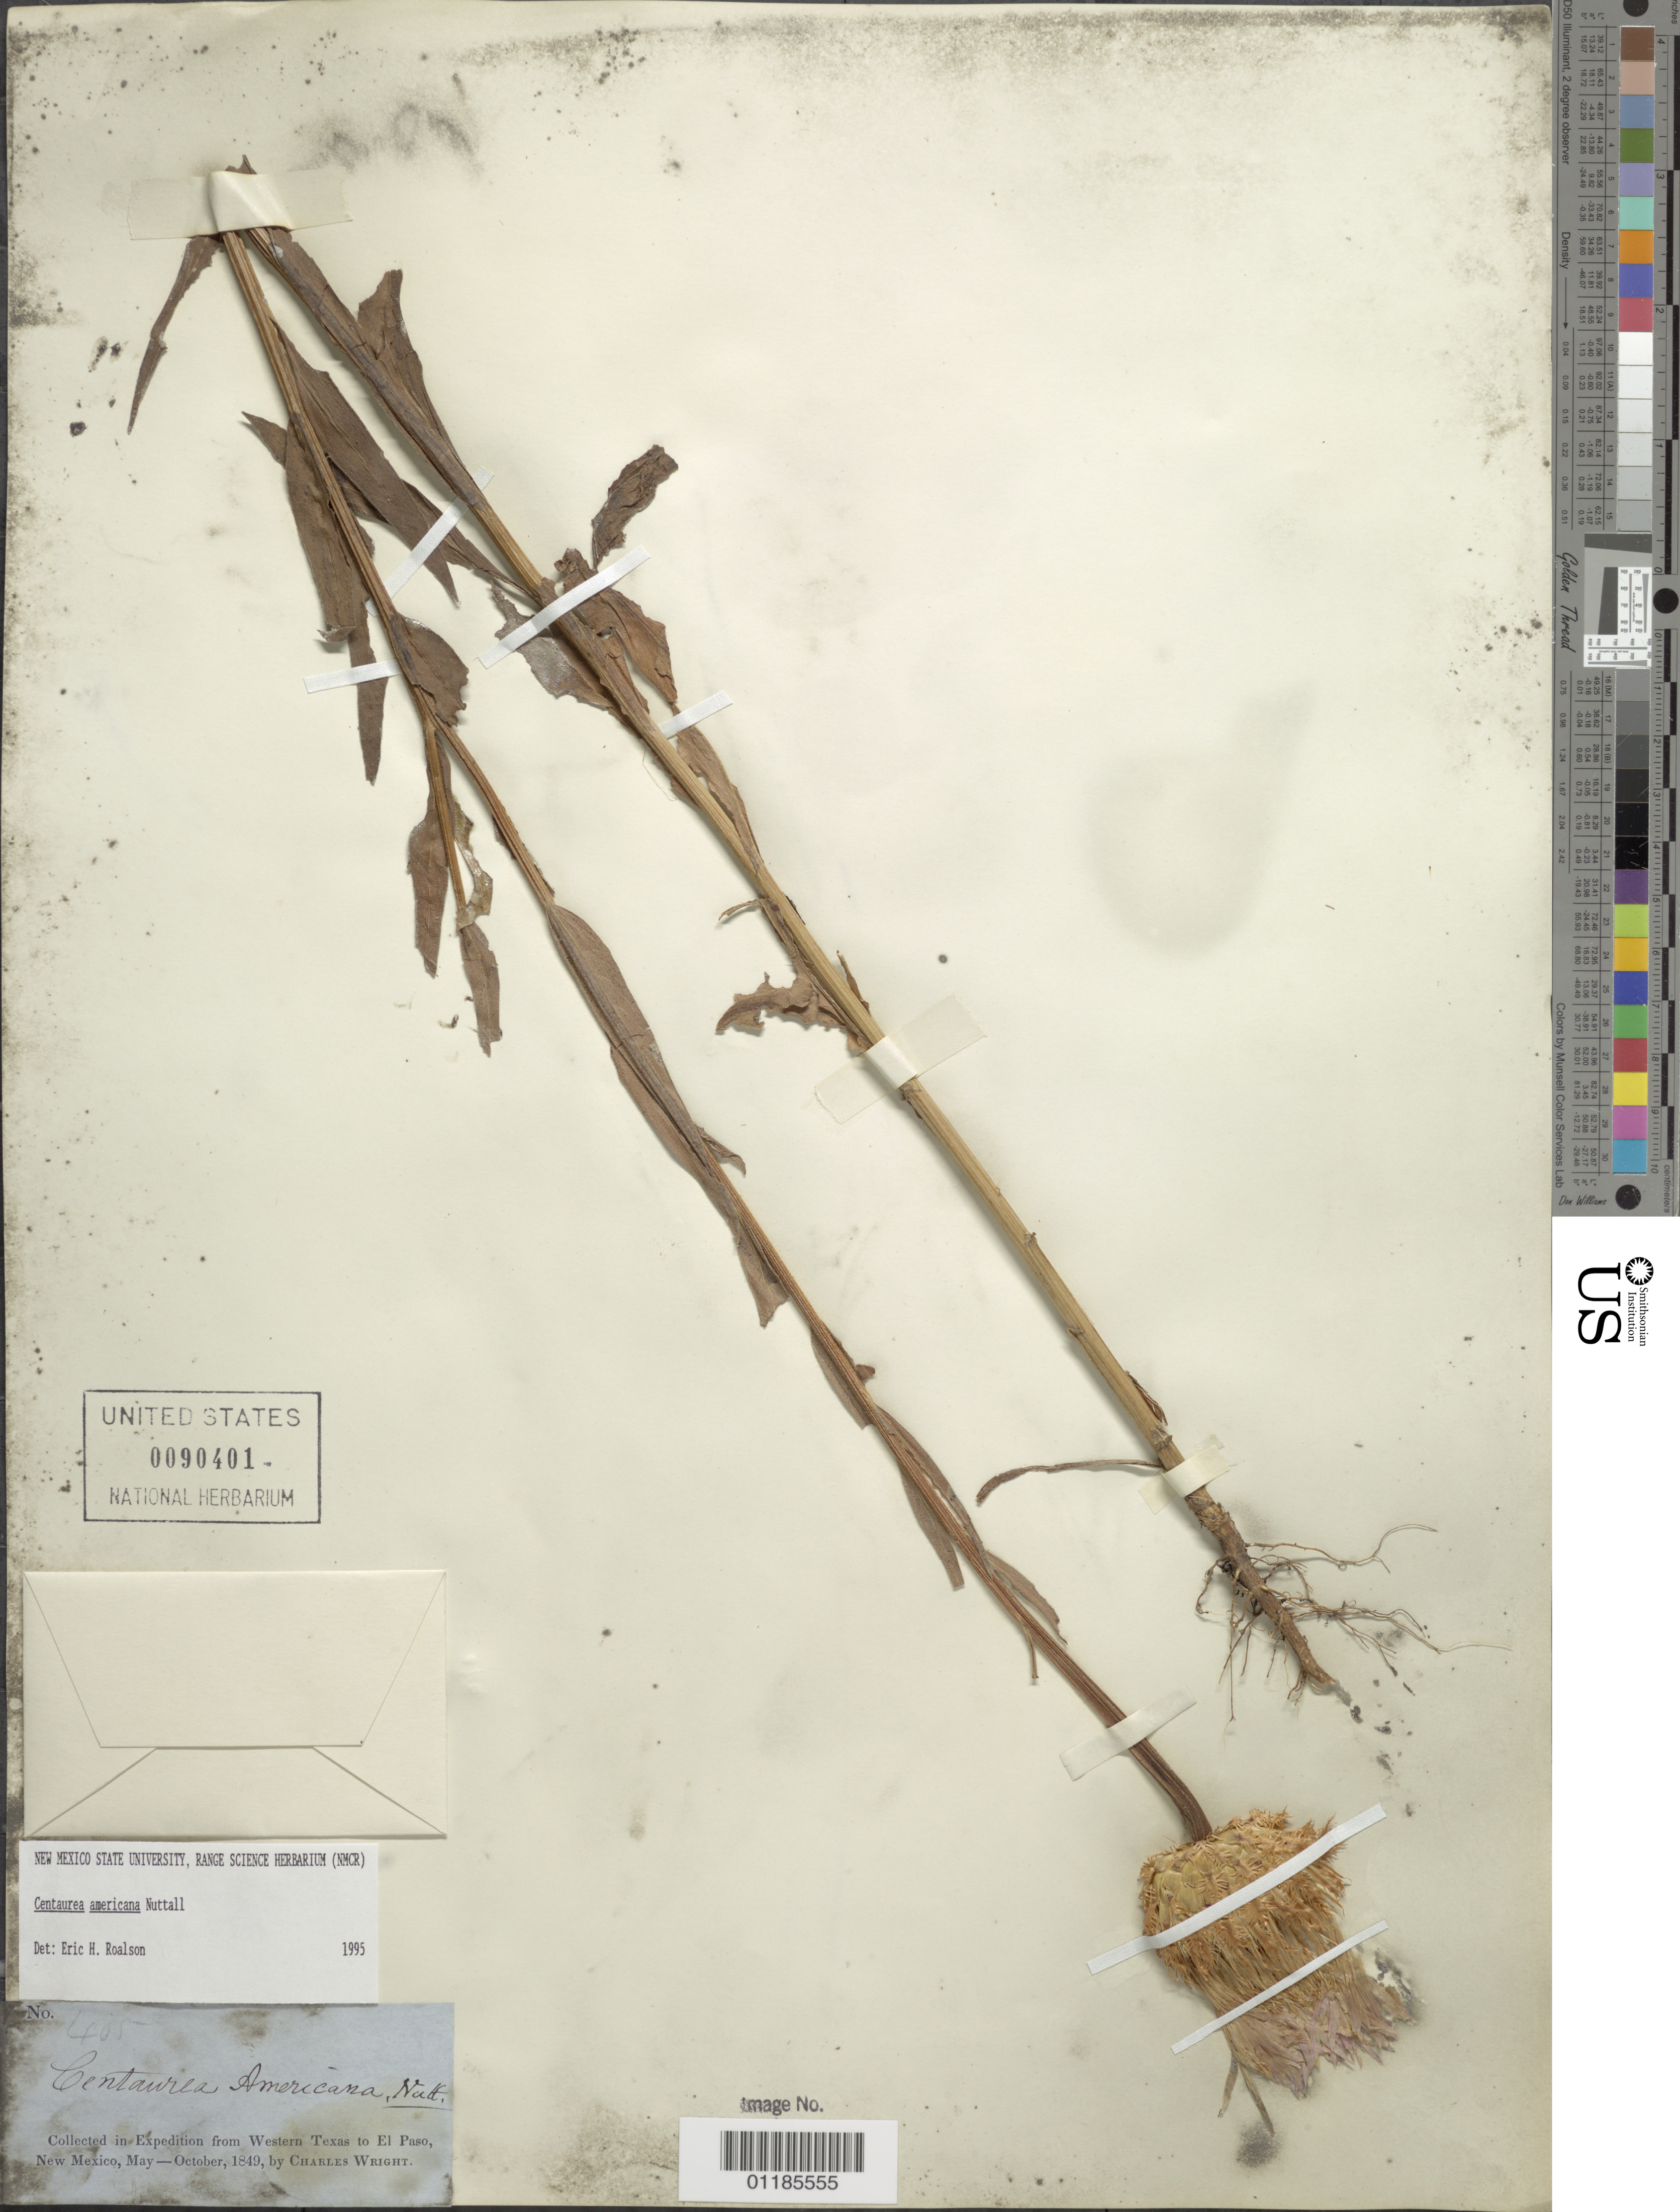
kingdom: Plantae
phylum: Tracheophyta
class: Magnoliopsida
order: Asterales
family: Asteraceae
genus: Plectocephalus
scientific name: Plectocephalus americanus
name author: (Nutt.) D. Don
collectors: C. Wright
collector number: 405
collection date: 1849-05/1849-10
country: United States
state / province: New Mexico / Texas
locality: from Western Texas to El Paso, New Mexico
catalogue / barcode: US 90401